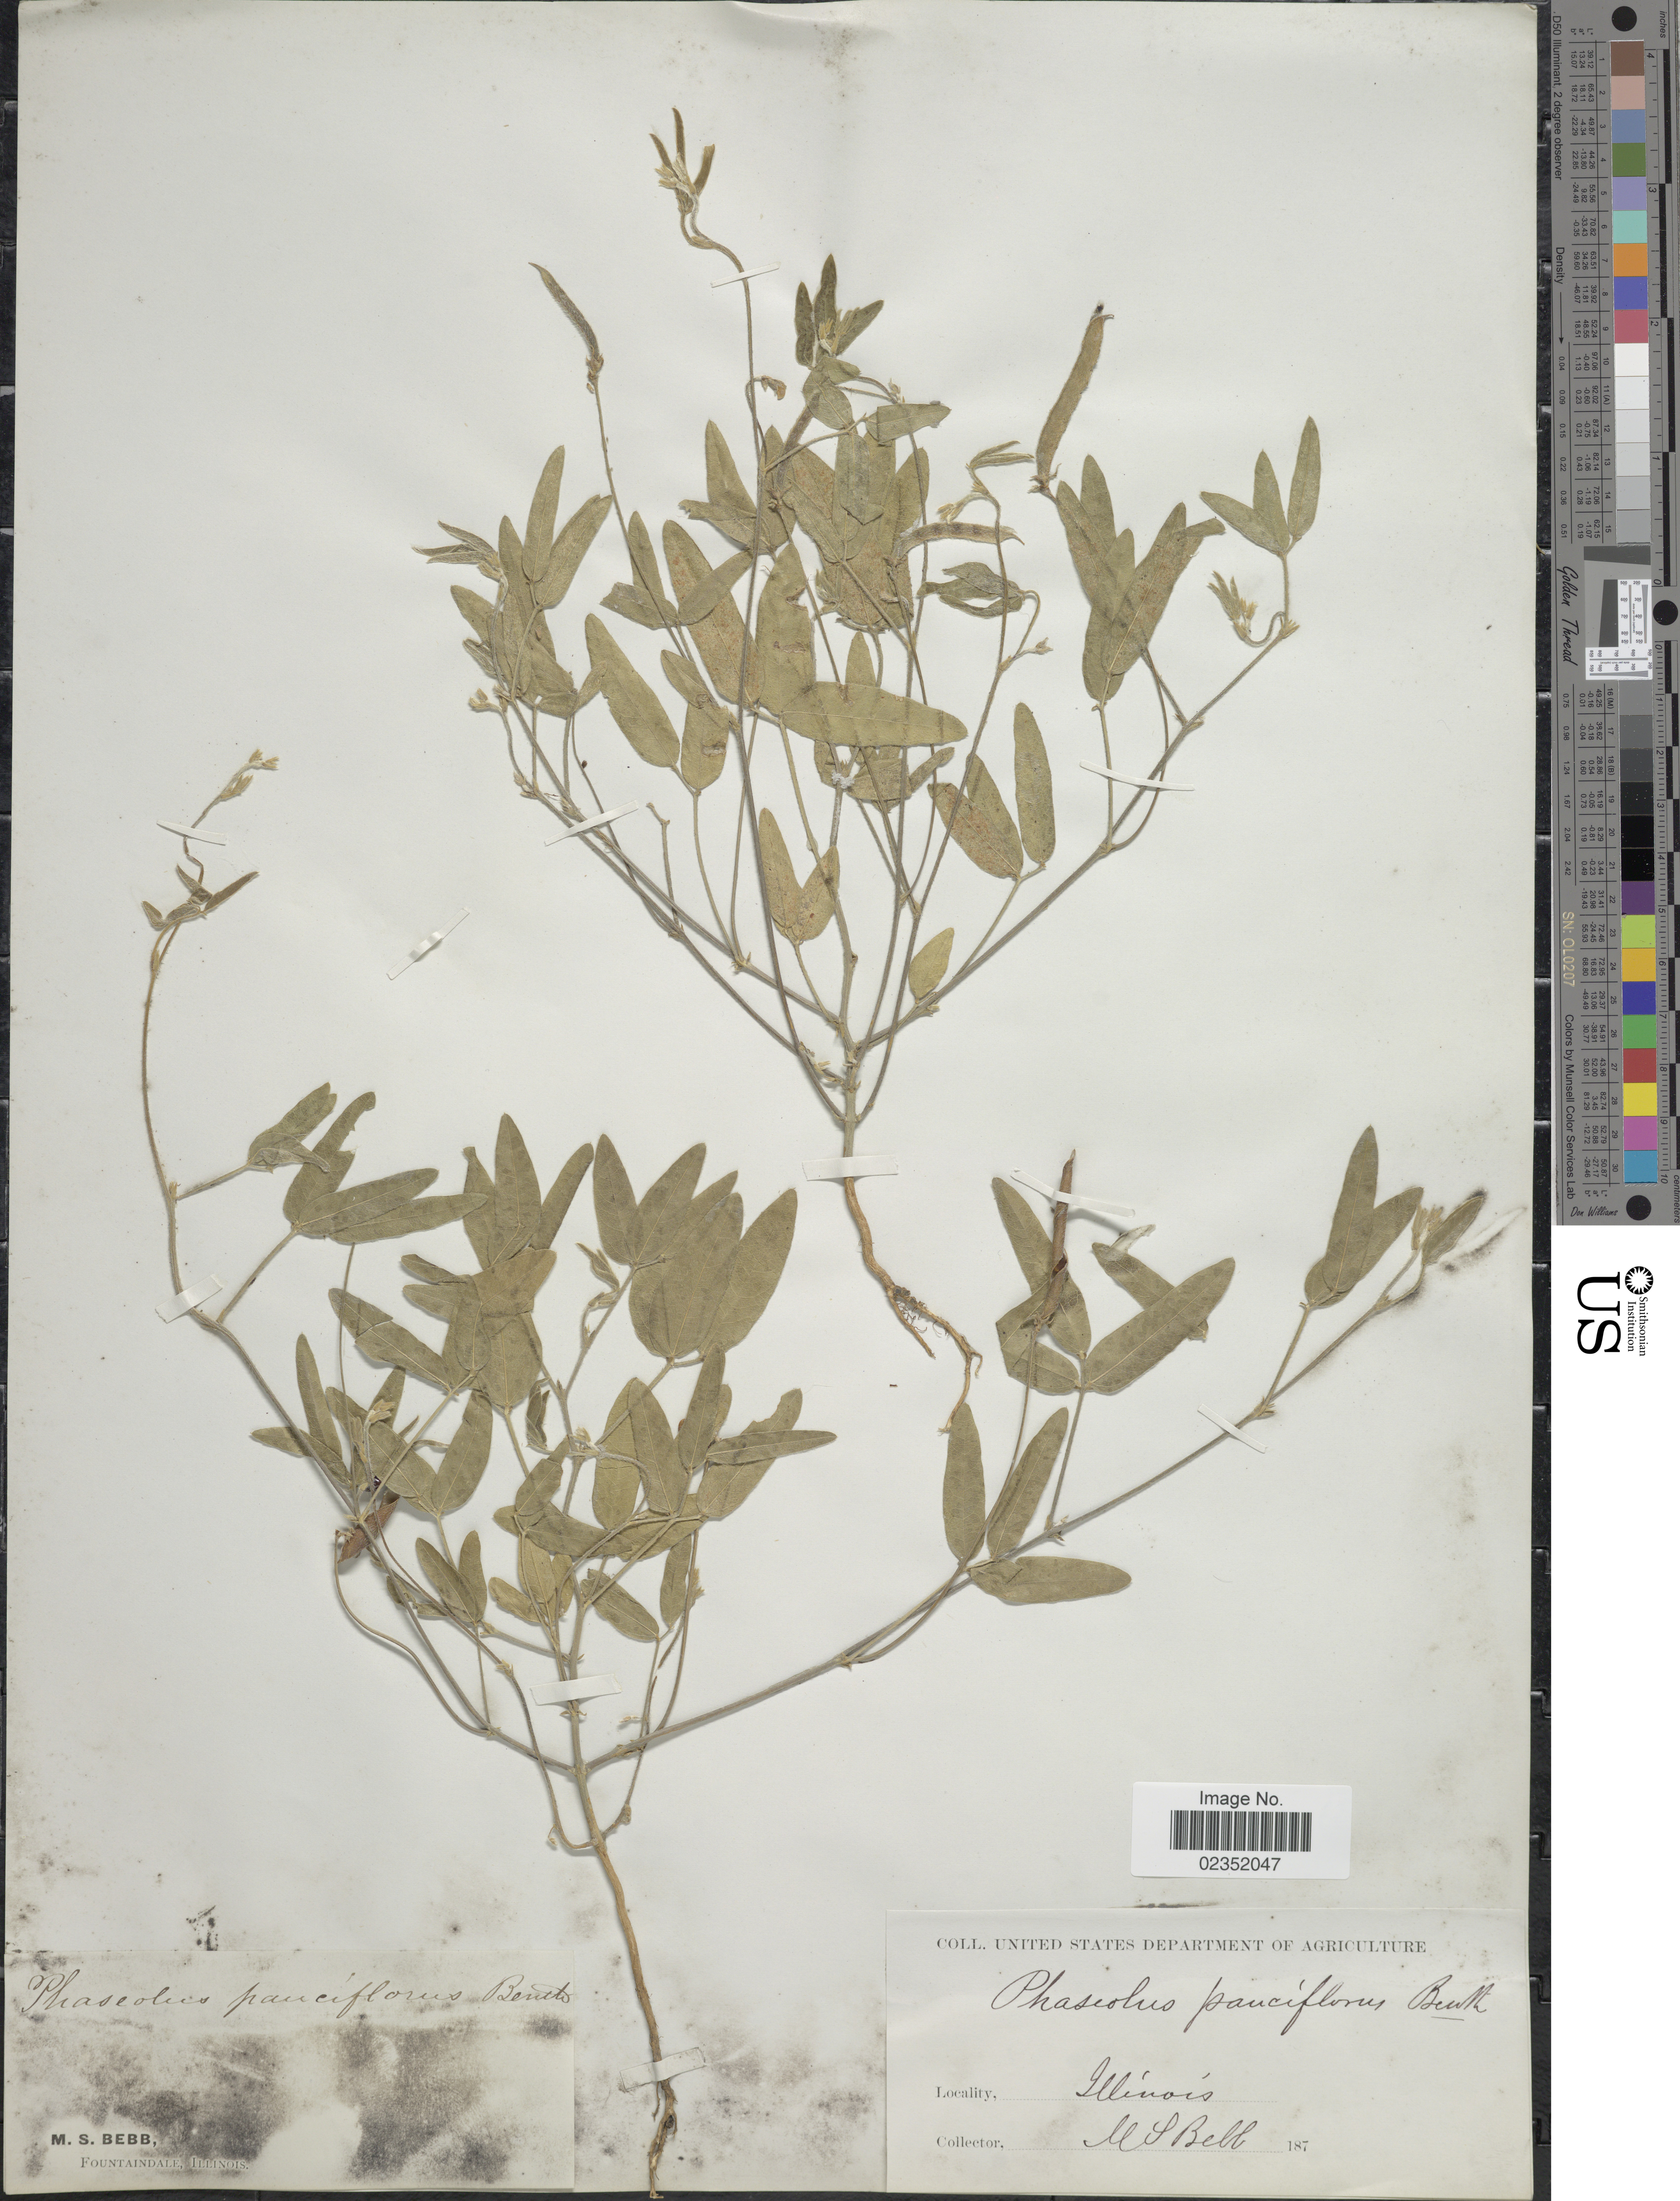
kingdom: Plantae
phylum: Tracheophyta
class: Magnoliopsida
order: Fabales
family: Fabaceae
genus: Strophostyles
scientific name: Strophostyles leiosperma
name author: (Torr. & A. Gray) Piper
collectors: M. Bebb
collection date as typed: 187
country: United States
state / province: Illinois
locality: Fountaindale